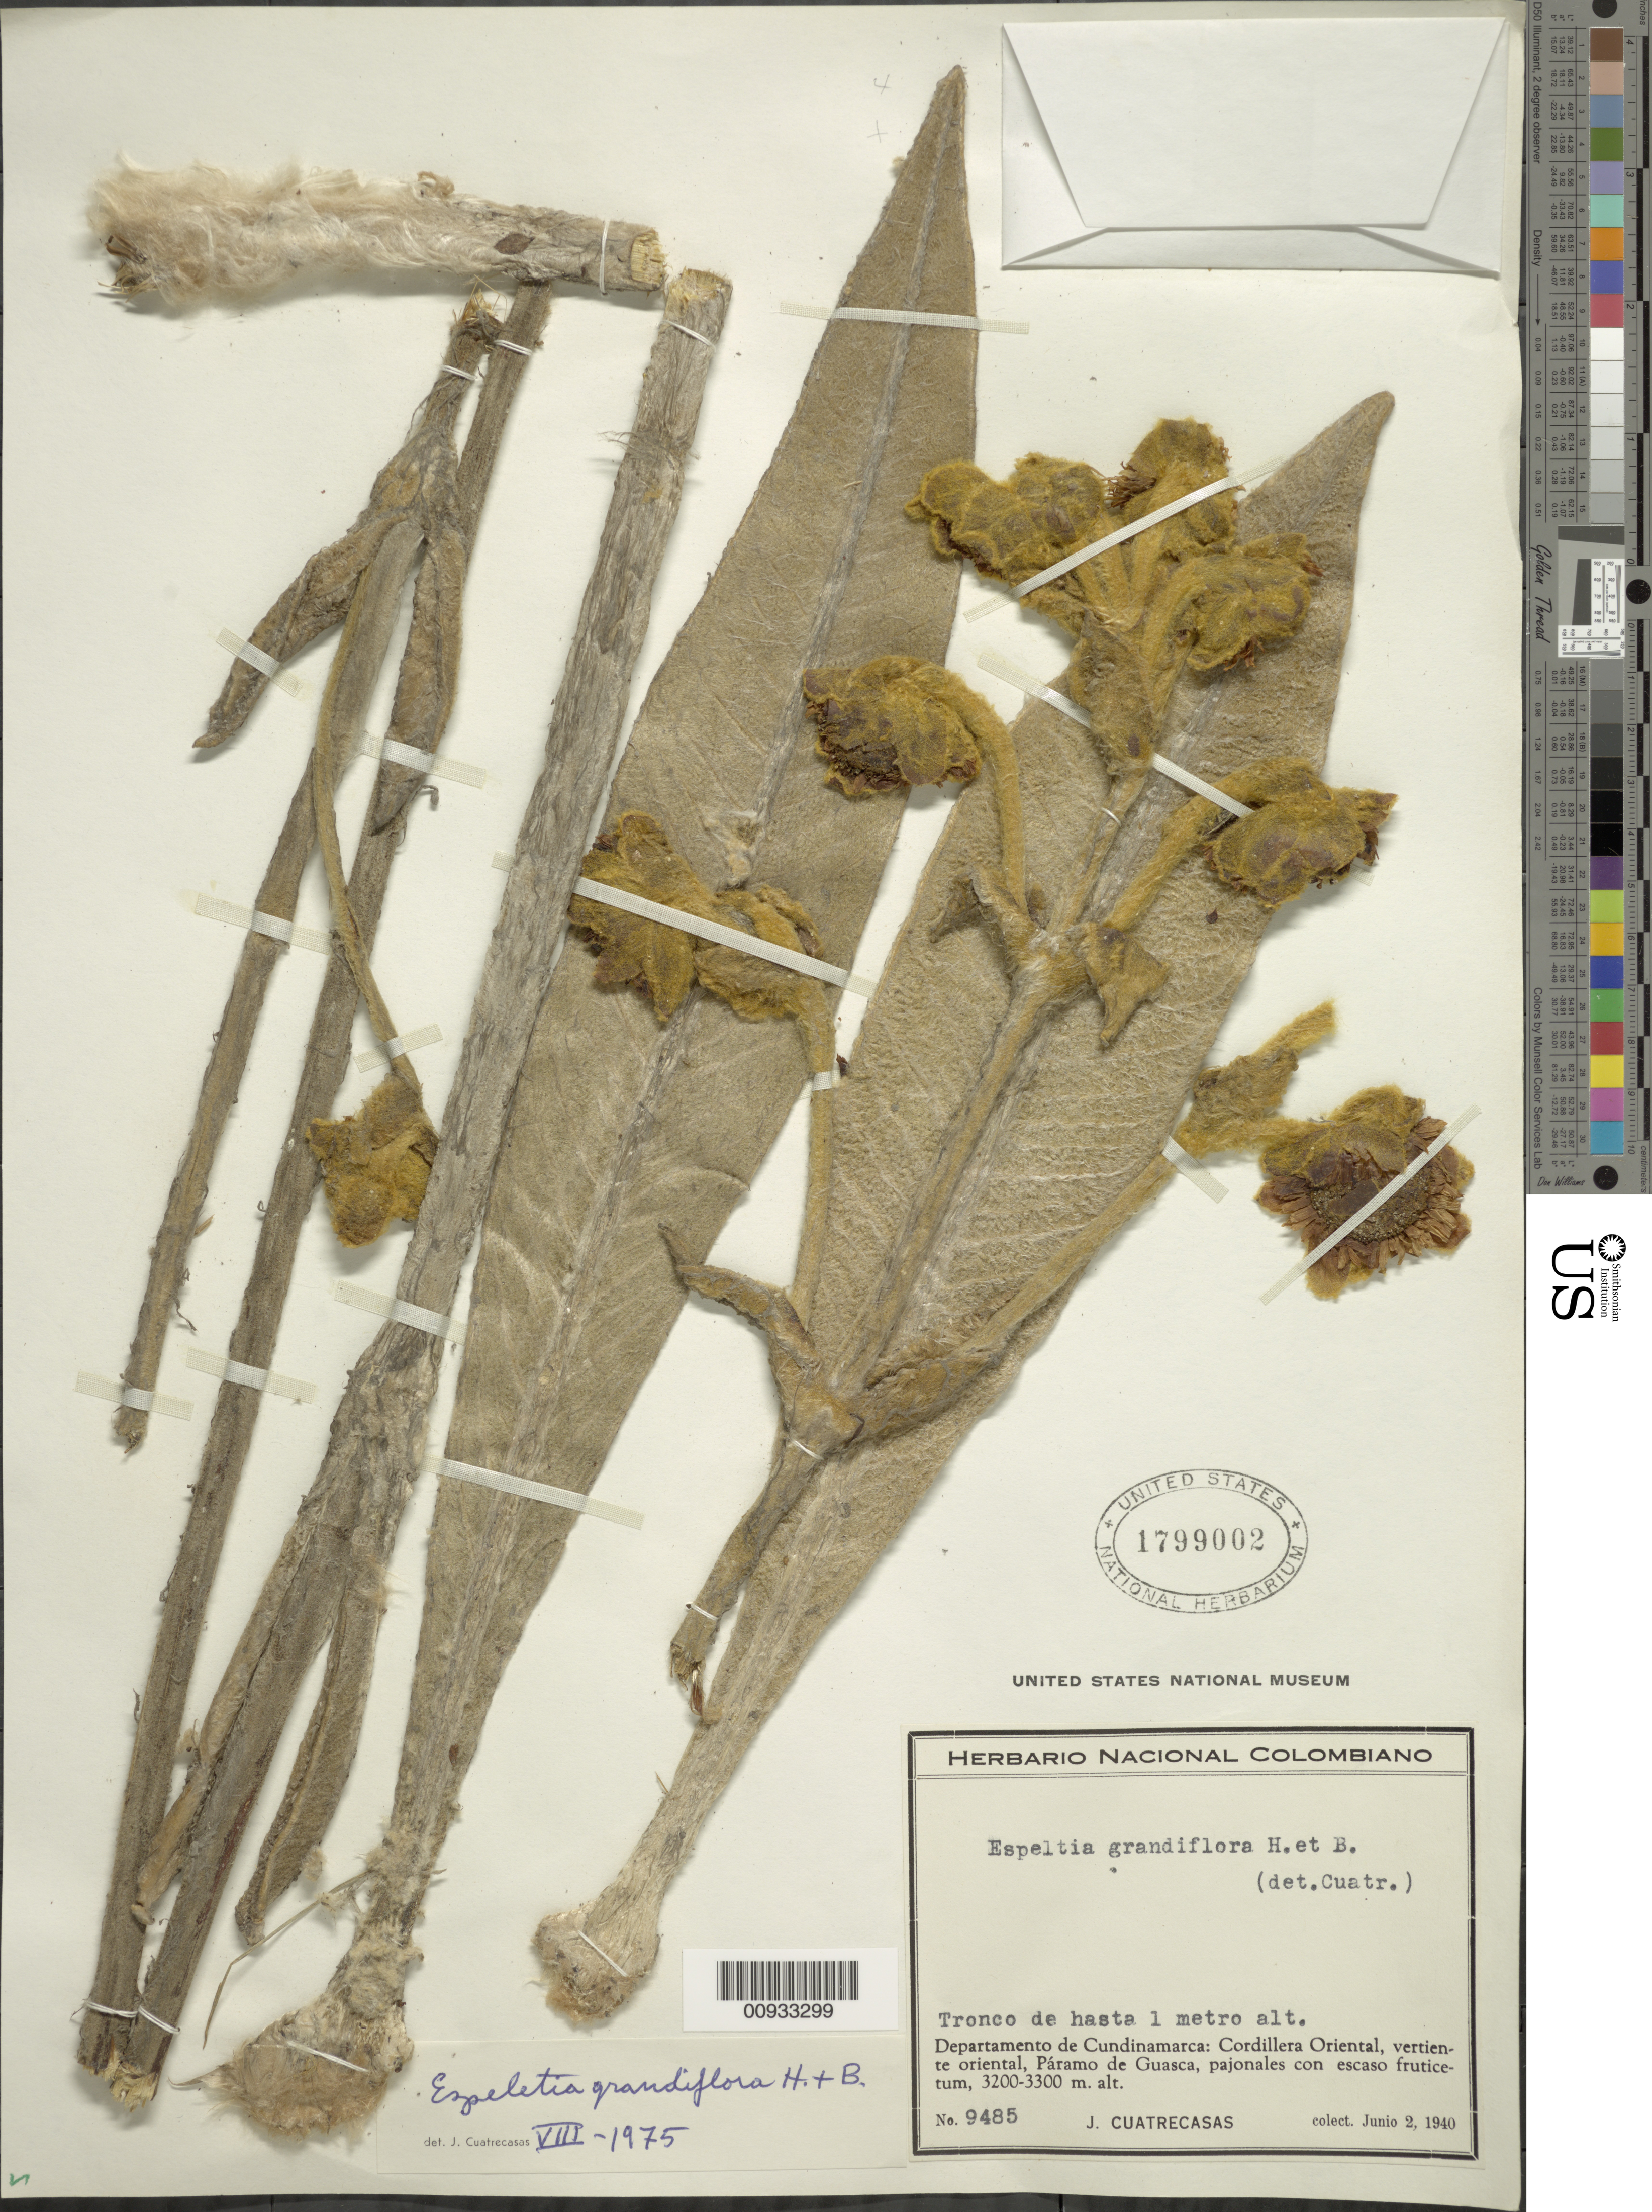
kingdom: Plantae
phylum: Tracheophyta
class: Magnoliopsida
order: Asterales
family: Asteraceae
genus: Espeletia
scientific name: Espeletia grandiflora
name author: Humb. & Bonpl.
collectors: J. Cuatrecasas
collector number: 9485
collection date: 1940-06-02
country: Colombia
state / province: Cundinamarca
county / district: Guasca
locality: Páramo de Guasca. Cordillera Oriental, vertiente Oriental.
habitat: Pajonales con escaso fruticetum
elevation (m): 3200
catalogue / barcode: US 1799002